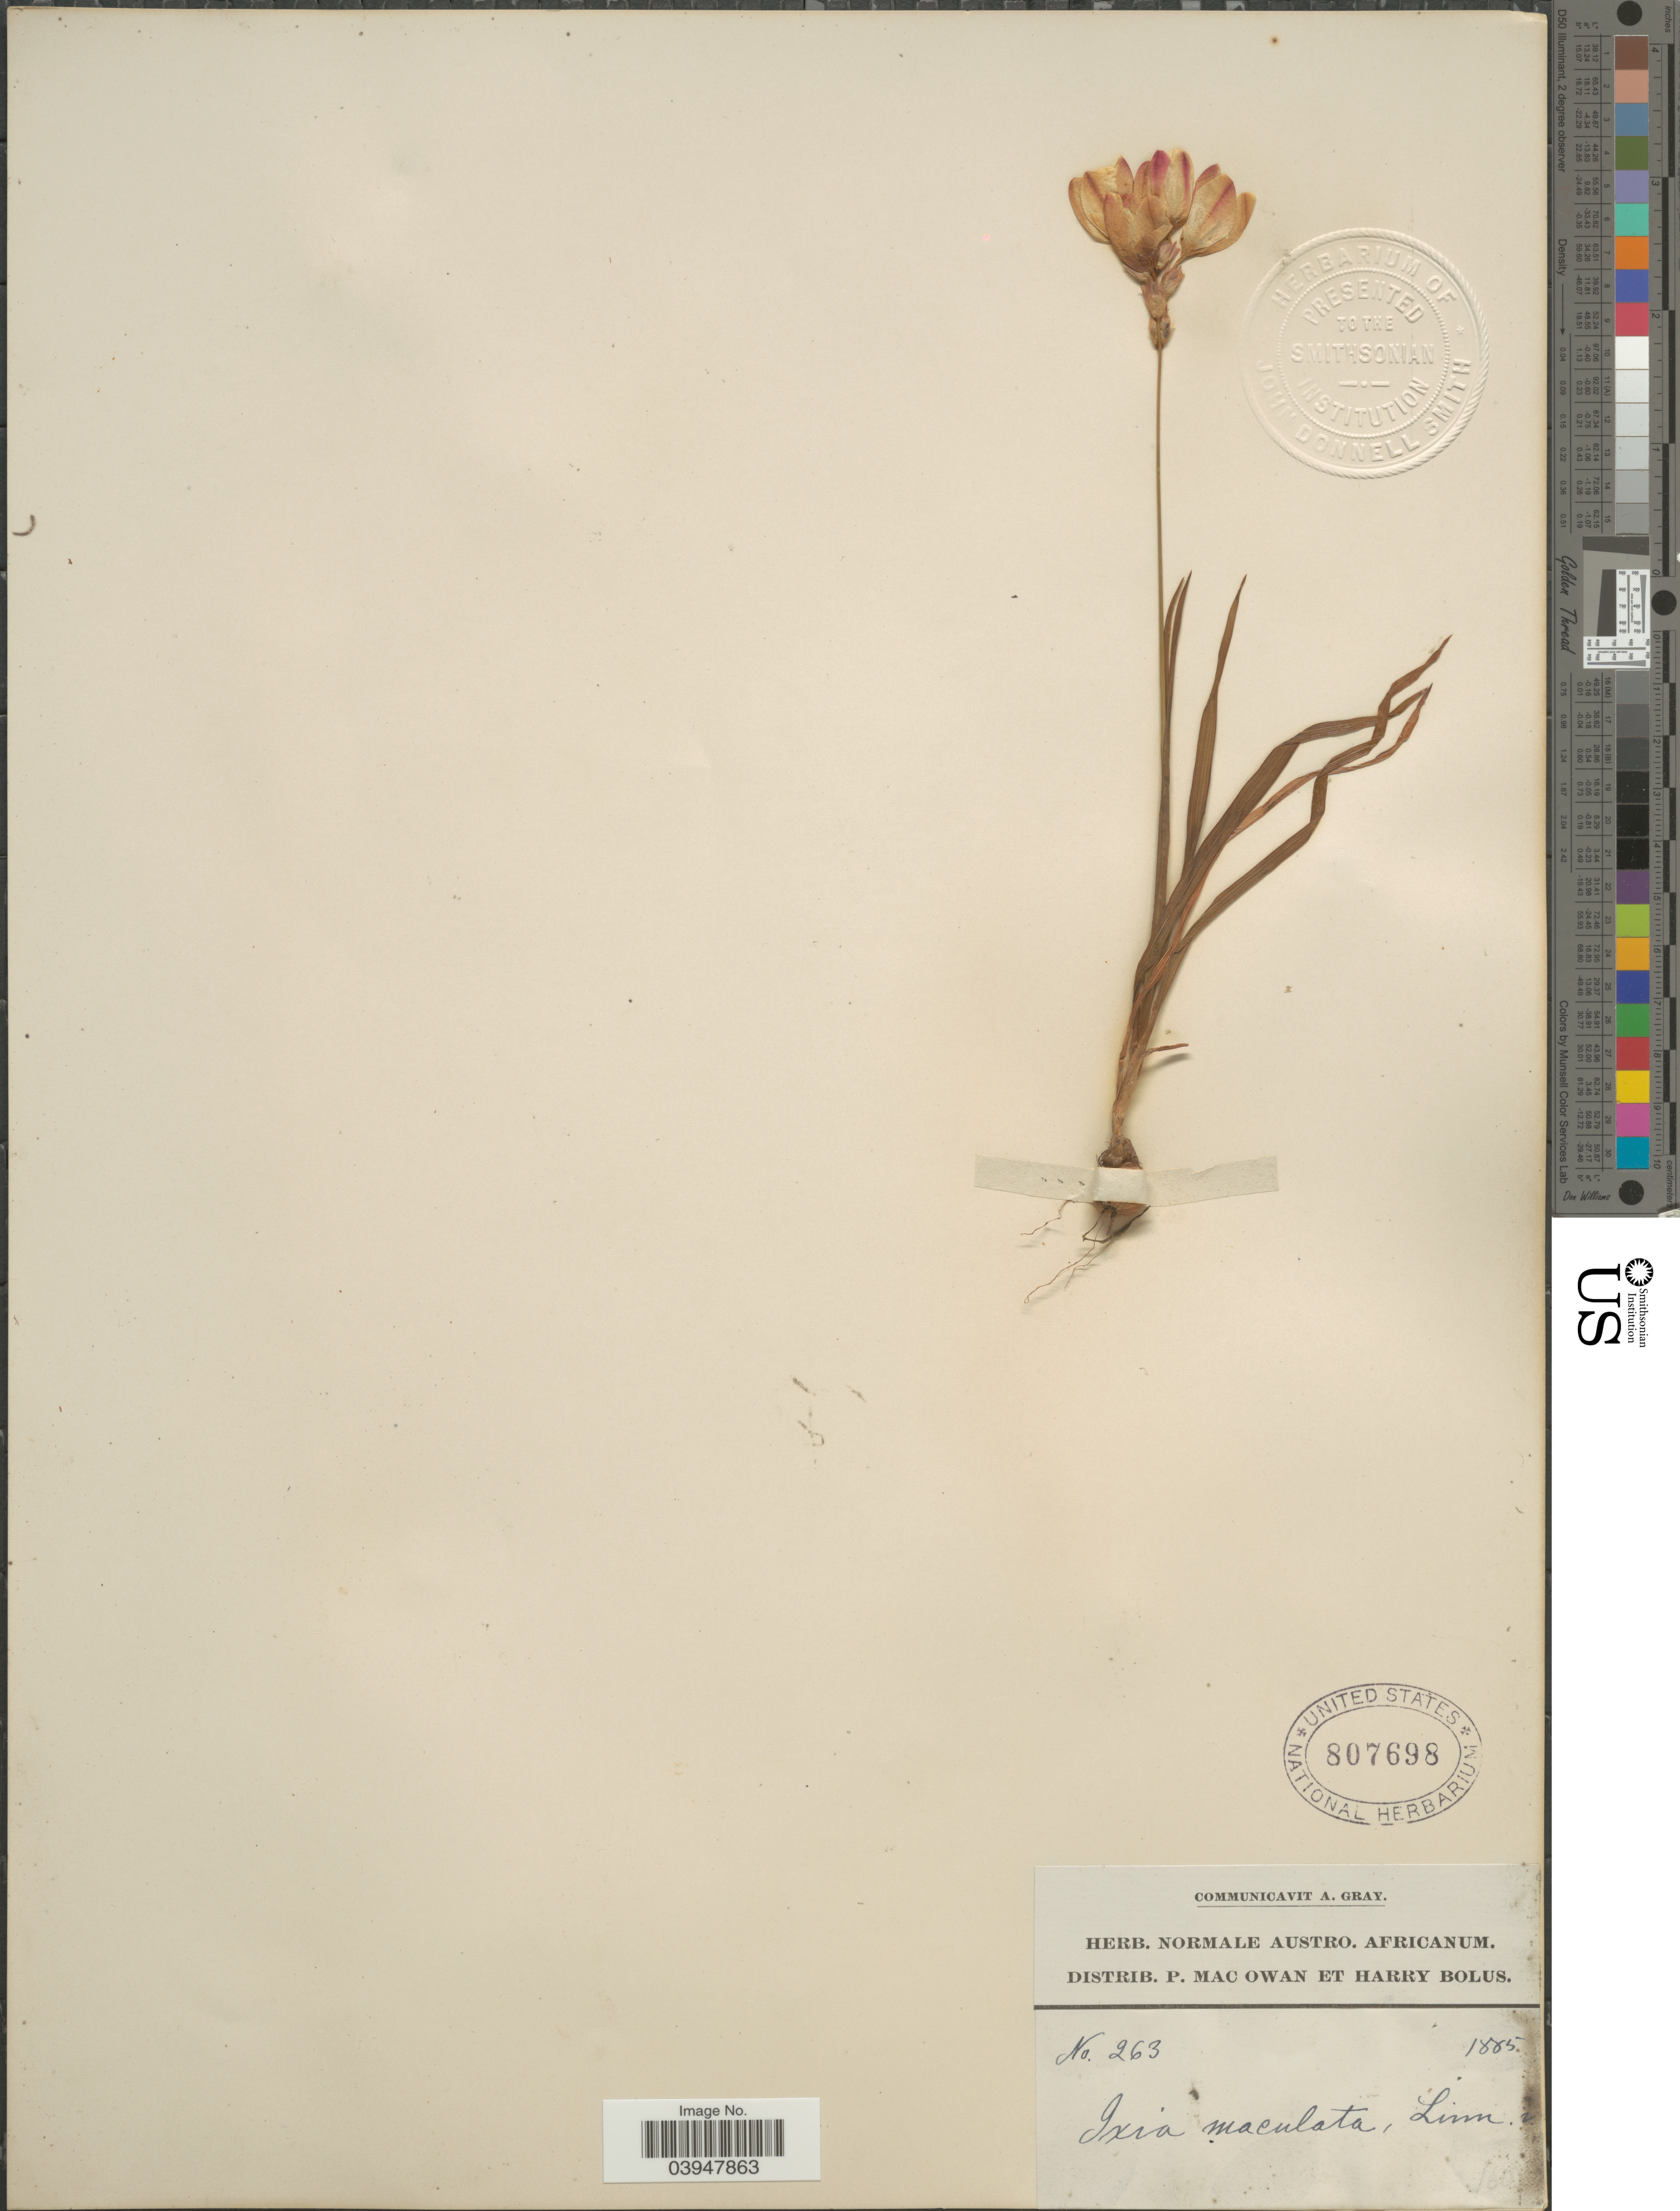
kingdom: Plantae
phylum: Tracheophyta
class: Liliopsida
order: Asparagales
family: Iridaceae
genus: Ixia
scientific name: Ixia maculata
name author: L.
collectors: P. MacOwan & H. Bolus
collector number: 263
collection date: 1885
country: South Africa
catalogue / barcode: US 807698